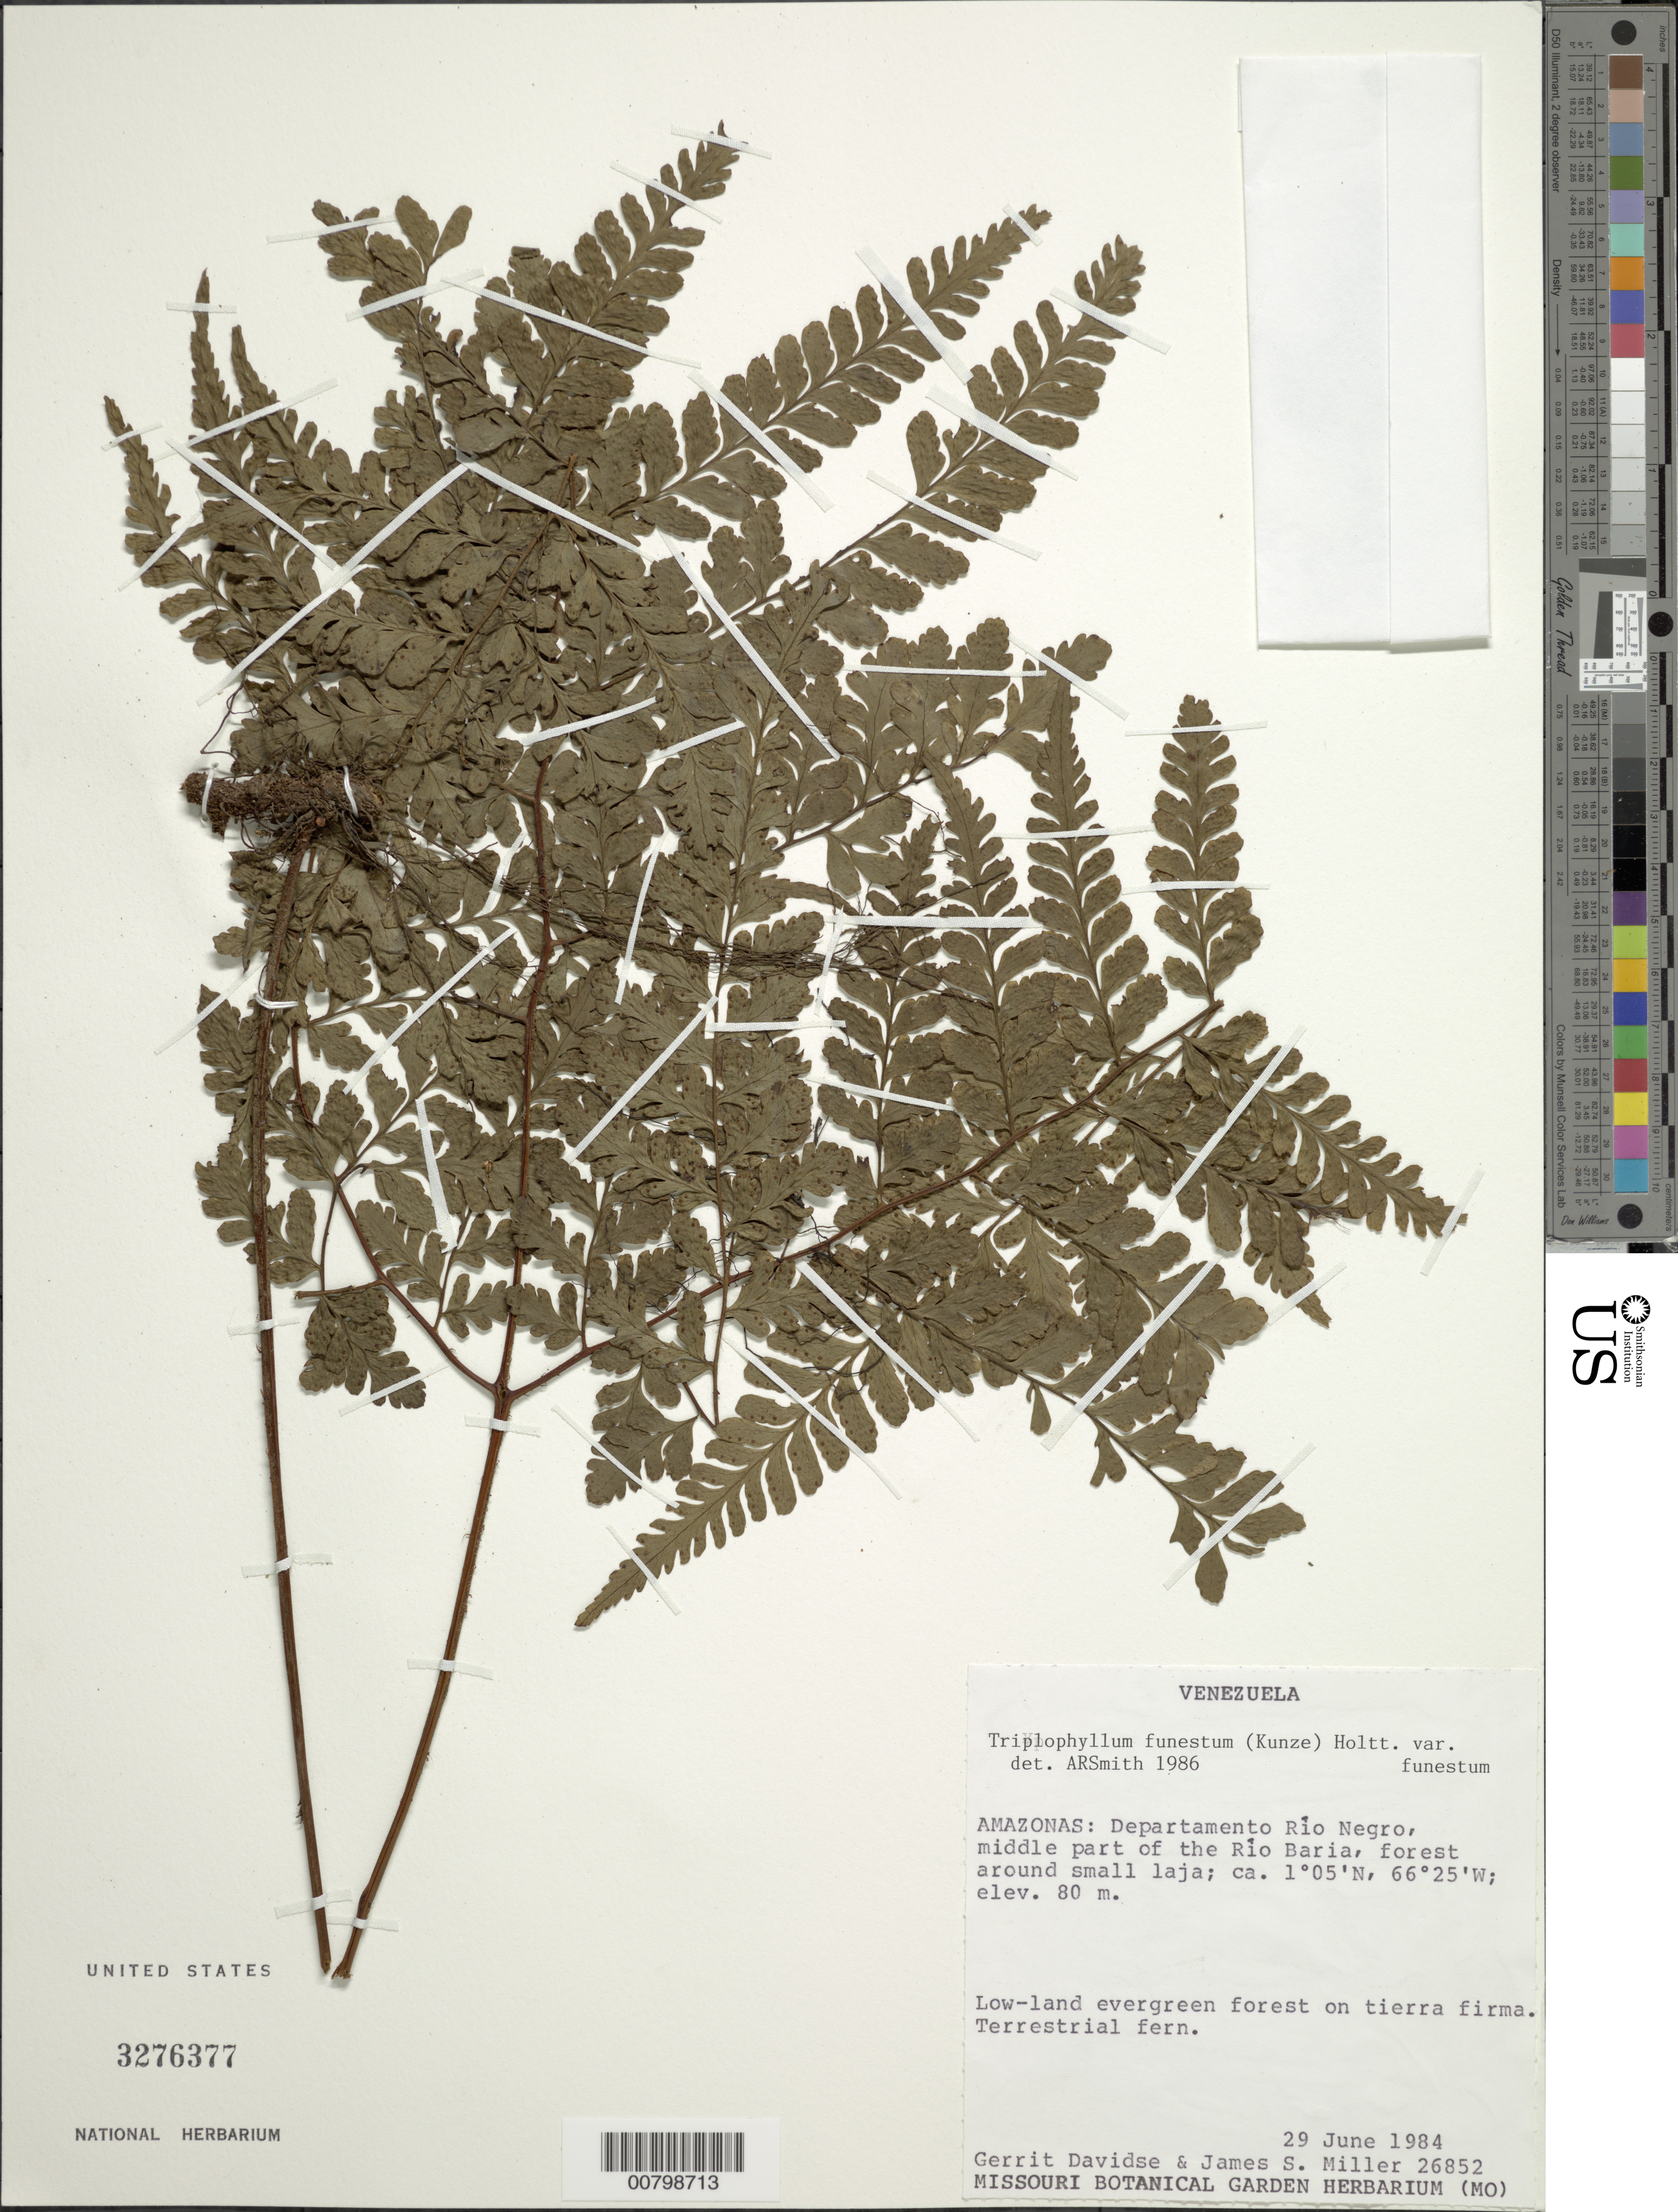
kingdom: Plantae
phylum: Tracheophyta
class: Polypodiopsida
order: Polypodiales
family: Tectariaceae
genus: Triplophyllum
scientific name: Triplophyllum funestum var. funestum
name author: (Kunze) Holttum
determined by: Smith, Alan R., (UC)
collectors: G. Davidse & J. S. Miller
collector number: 26852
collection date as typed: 29-Jun-84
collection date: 1984-06-29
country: Venezuela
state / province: Amazonas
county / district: Río Negro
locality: Río Baria, middle part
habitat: Forest around small laja, low-land evergreen forest on terra firma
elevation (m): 80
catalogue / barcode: US 3276377